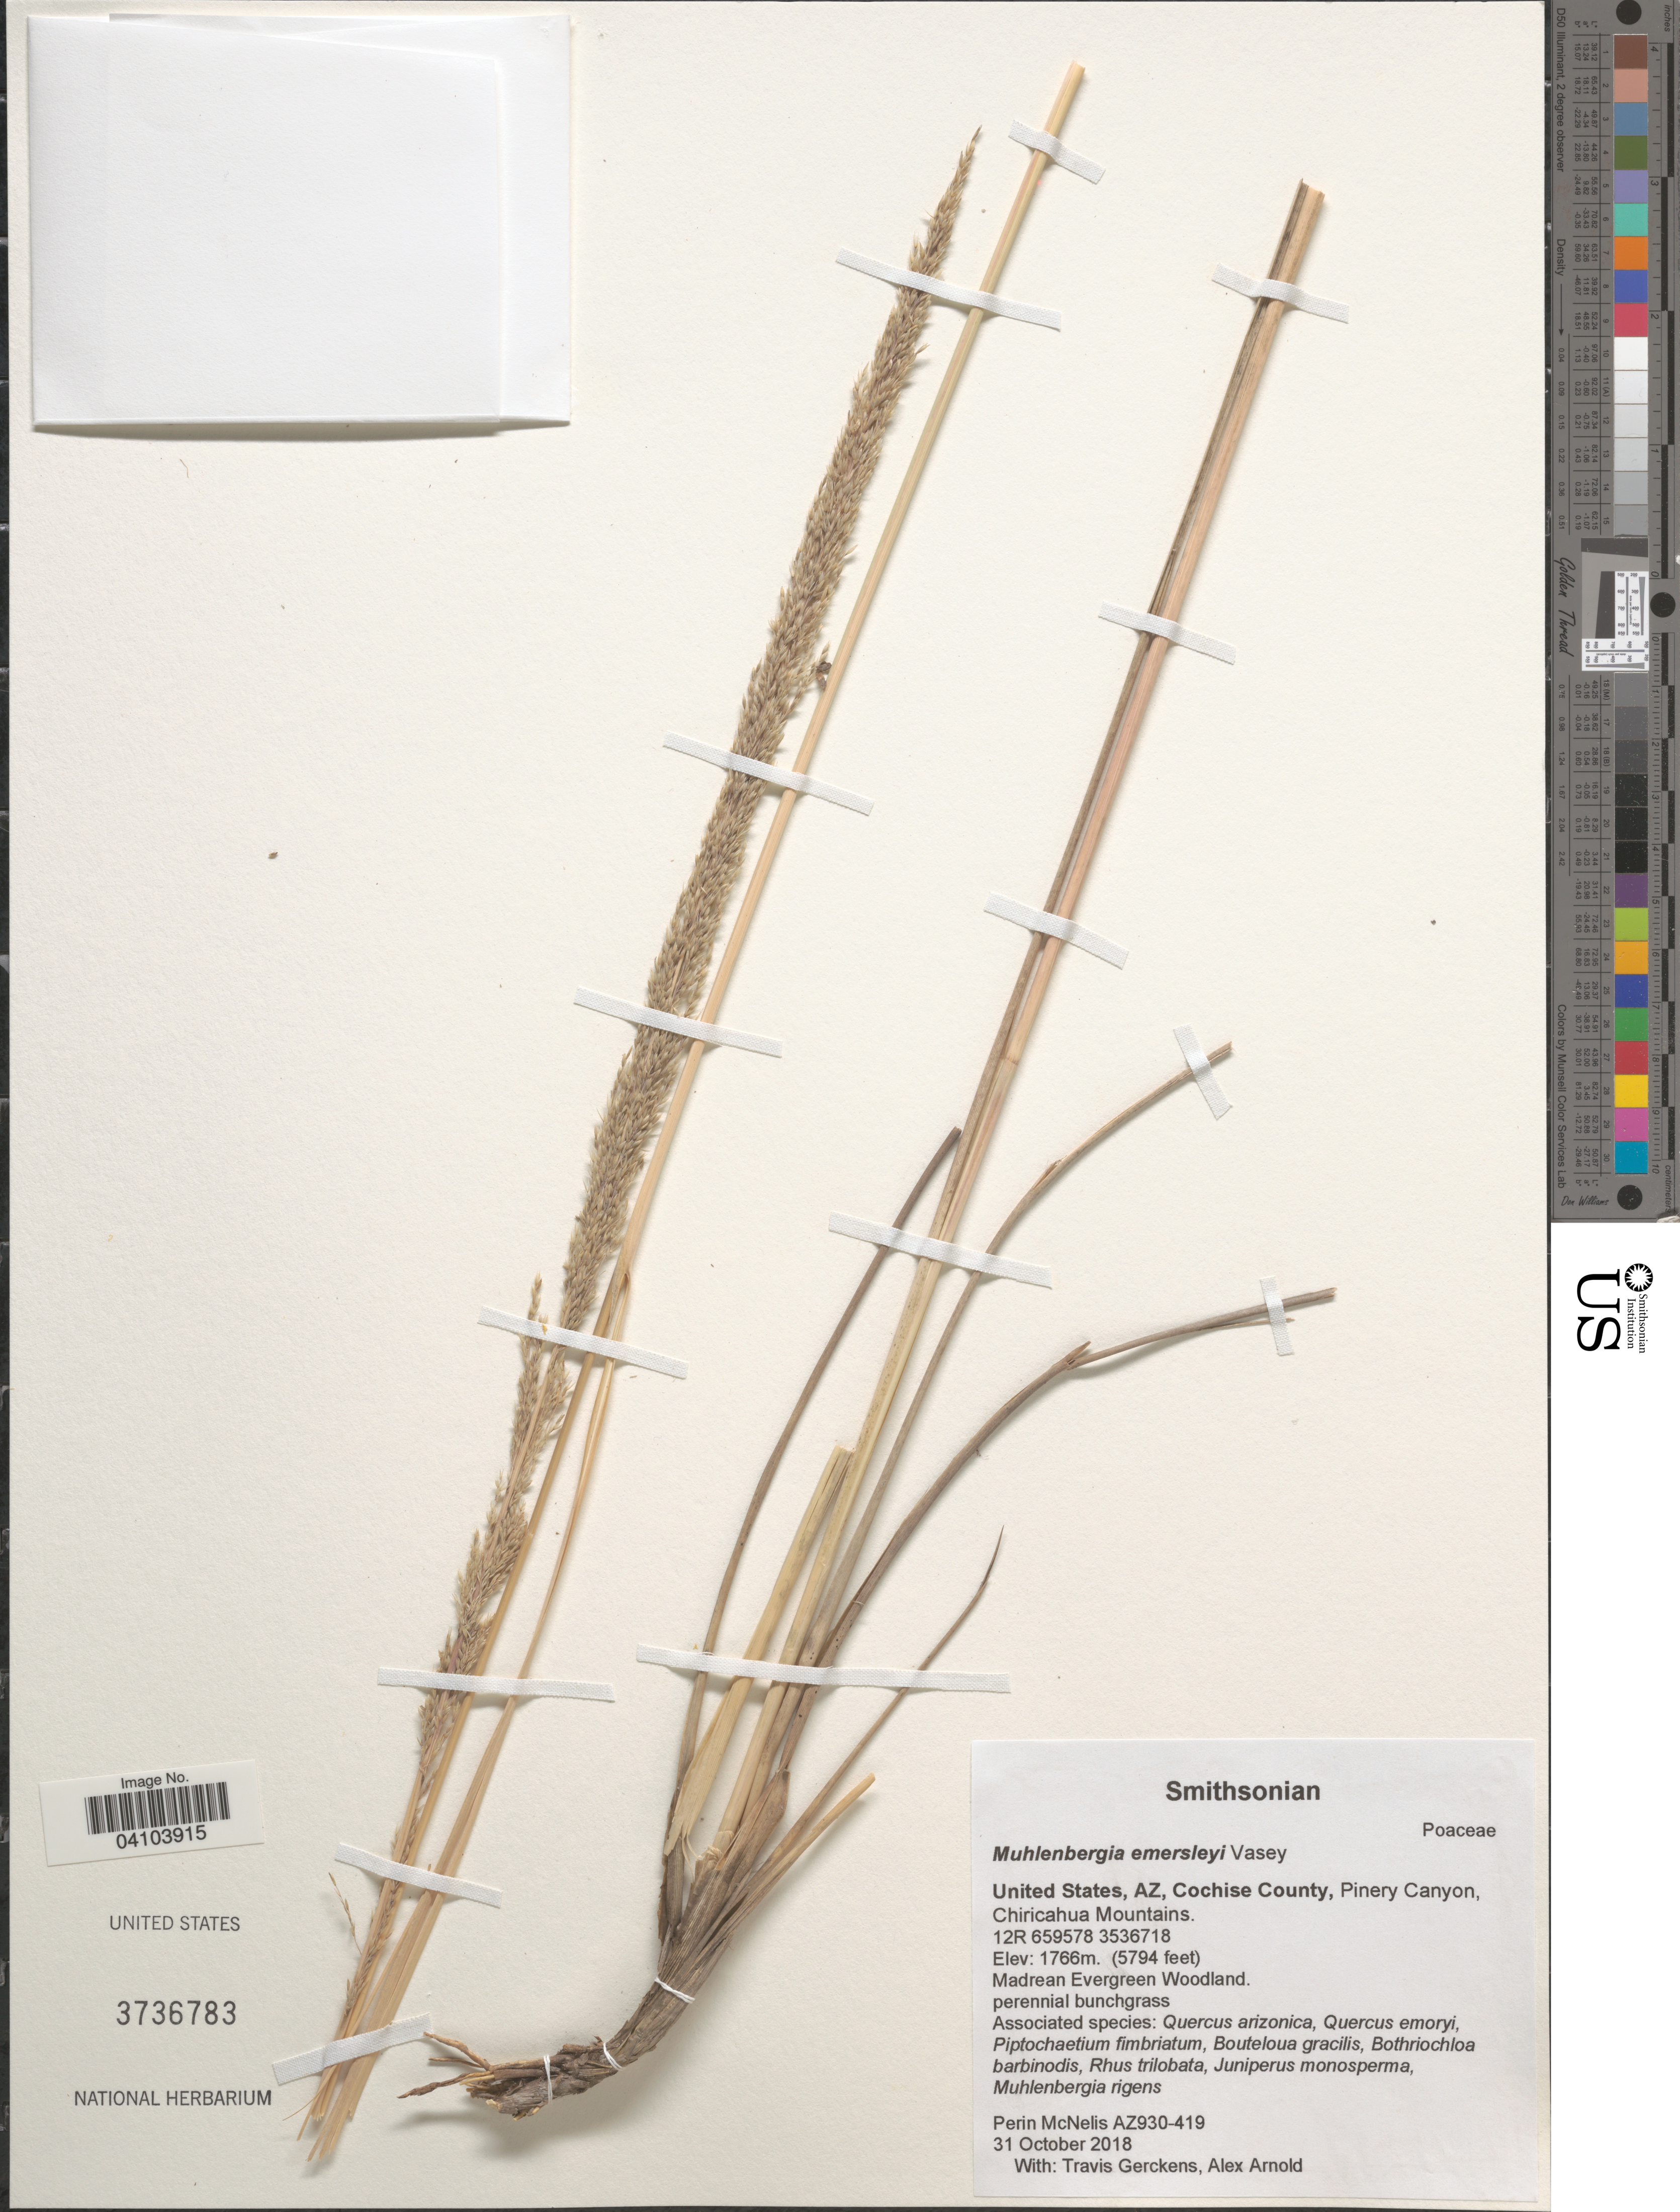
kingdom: Plantae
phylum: Tracheophyta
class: Liliopsida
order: Poales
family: Poaceae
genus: Muhlenbergia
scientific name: Muhlenbergia emersleyi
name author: Vasey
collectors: P. McNelis, T. Gerckens & A. Arnold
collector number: AZ930-419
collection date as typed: Transcribed d/m/y: 31/10/2018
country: United States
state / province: Arizona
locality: Cochise County, Pinery Canyon, Chiricahua Mountains. 12R 659578 3536718.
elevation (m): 1766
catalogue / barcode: US 3736783